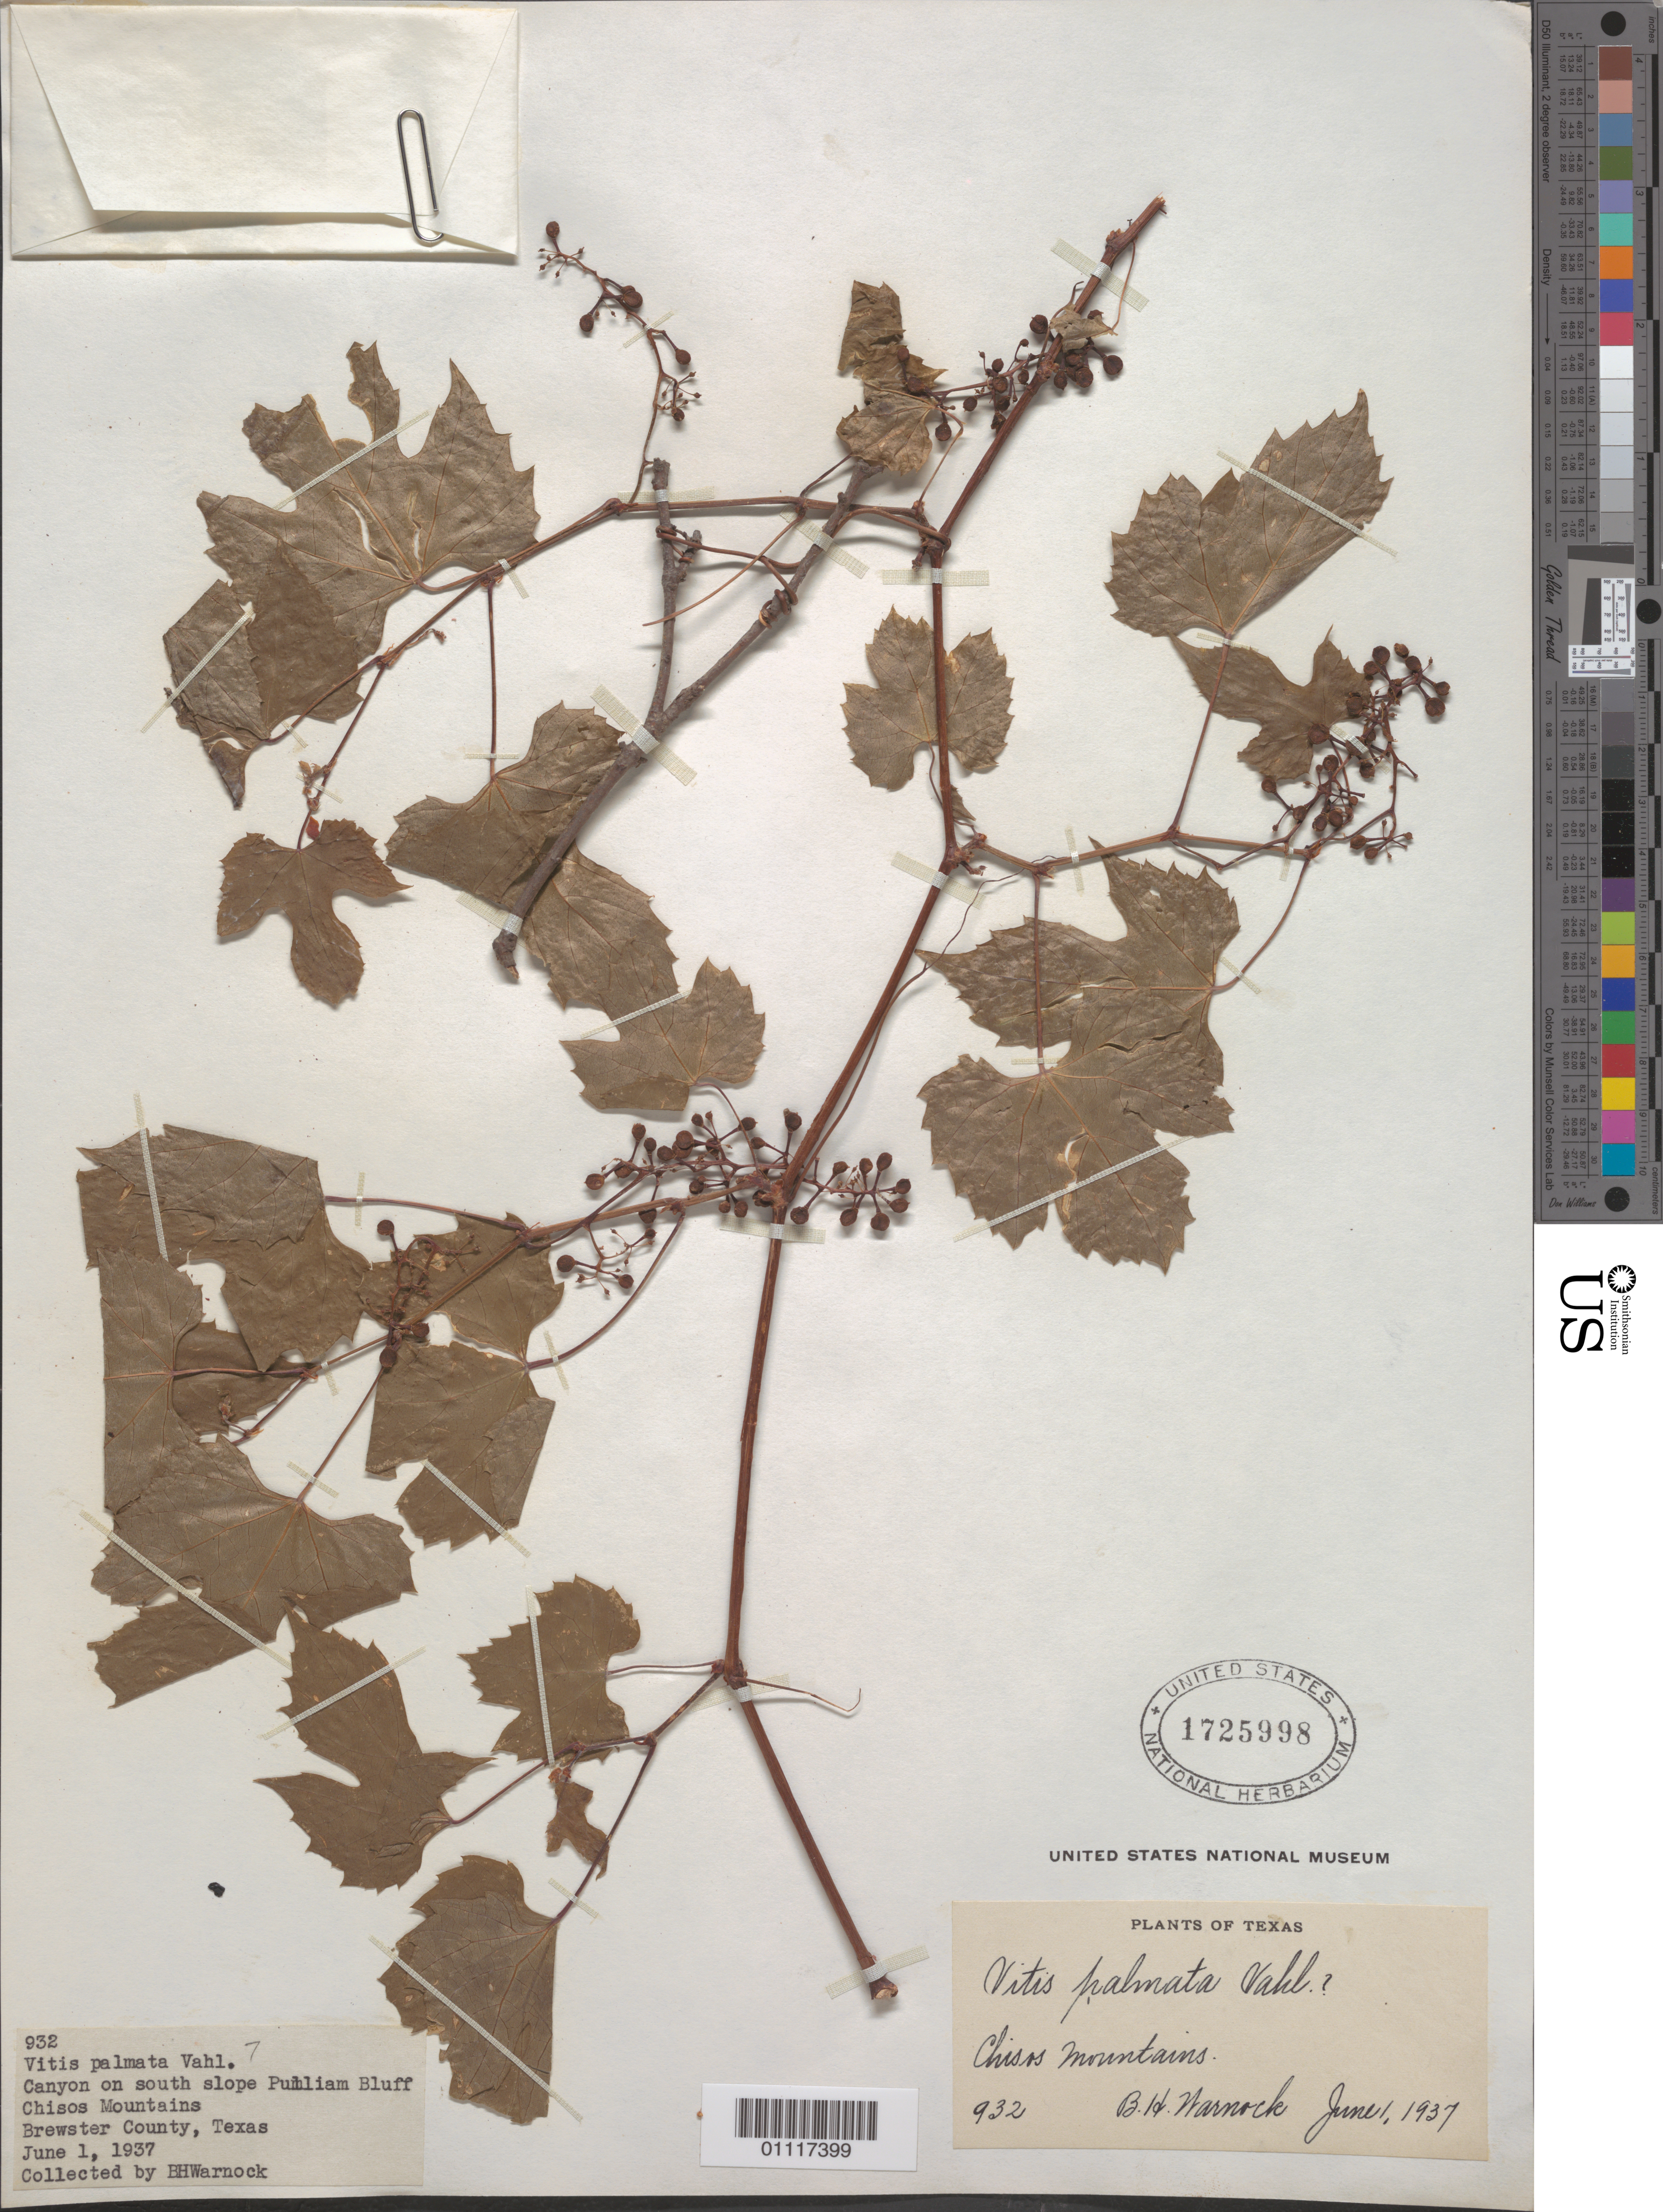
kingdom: Plantae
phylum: Tracheophyta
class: Magnoliopsida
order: Vitales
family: Vitaceae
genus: Vitis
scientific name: Vitis palmata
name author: Vahl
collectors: B. H. Warnock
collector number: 932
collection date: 1937-06-01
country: United States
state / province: Texas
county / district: Brewster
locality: canyon on south slope Pulliam Bluff, Chisos Mountains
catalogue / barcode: US 1725998